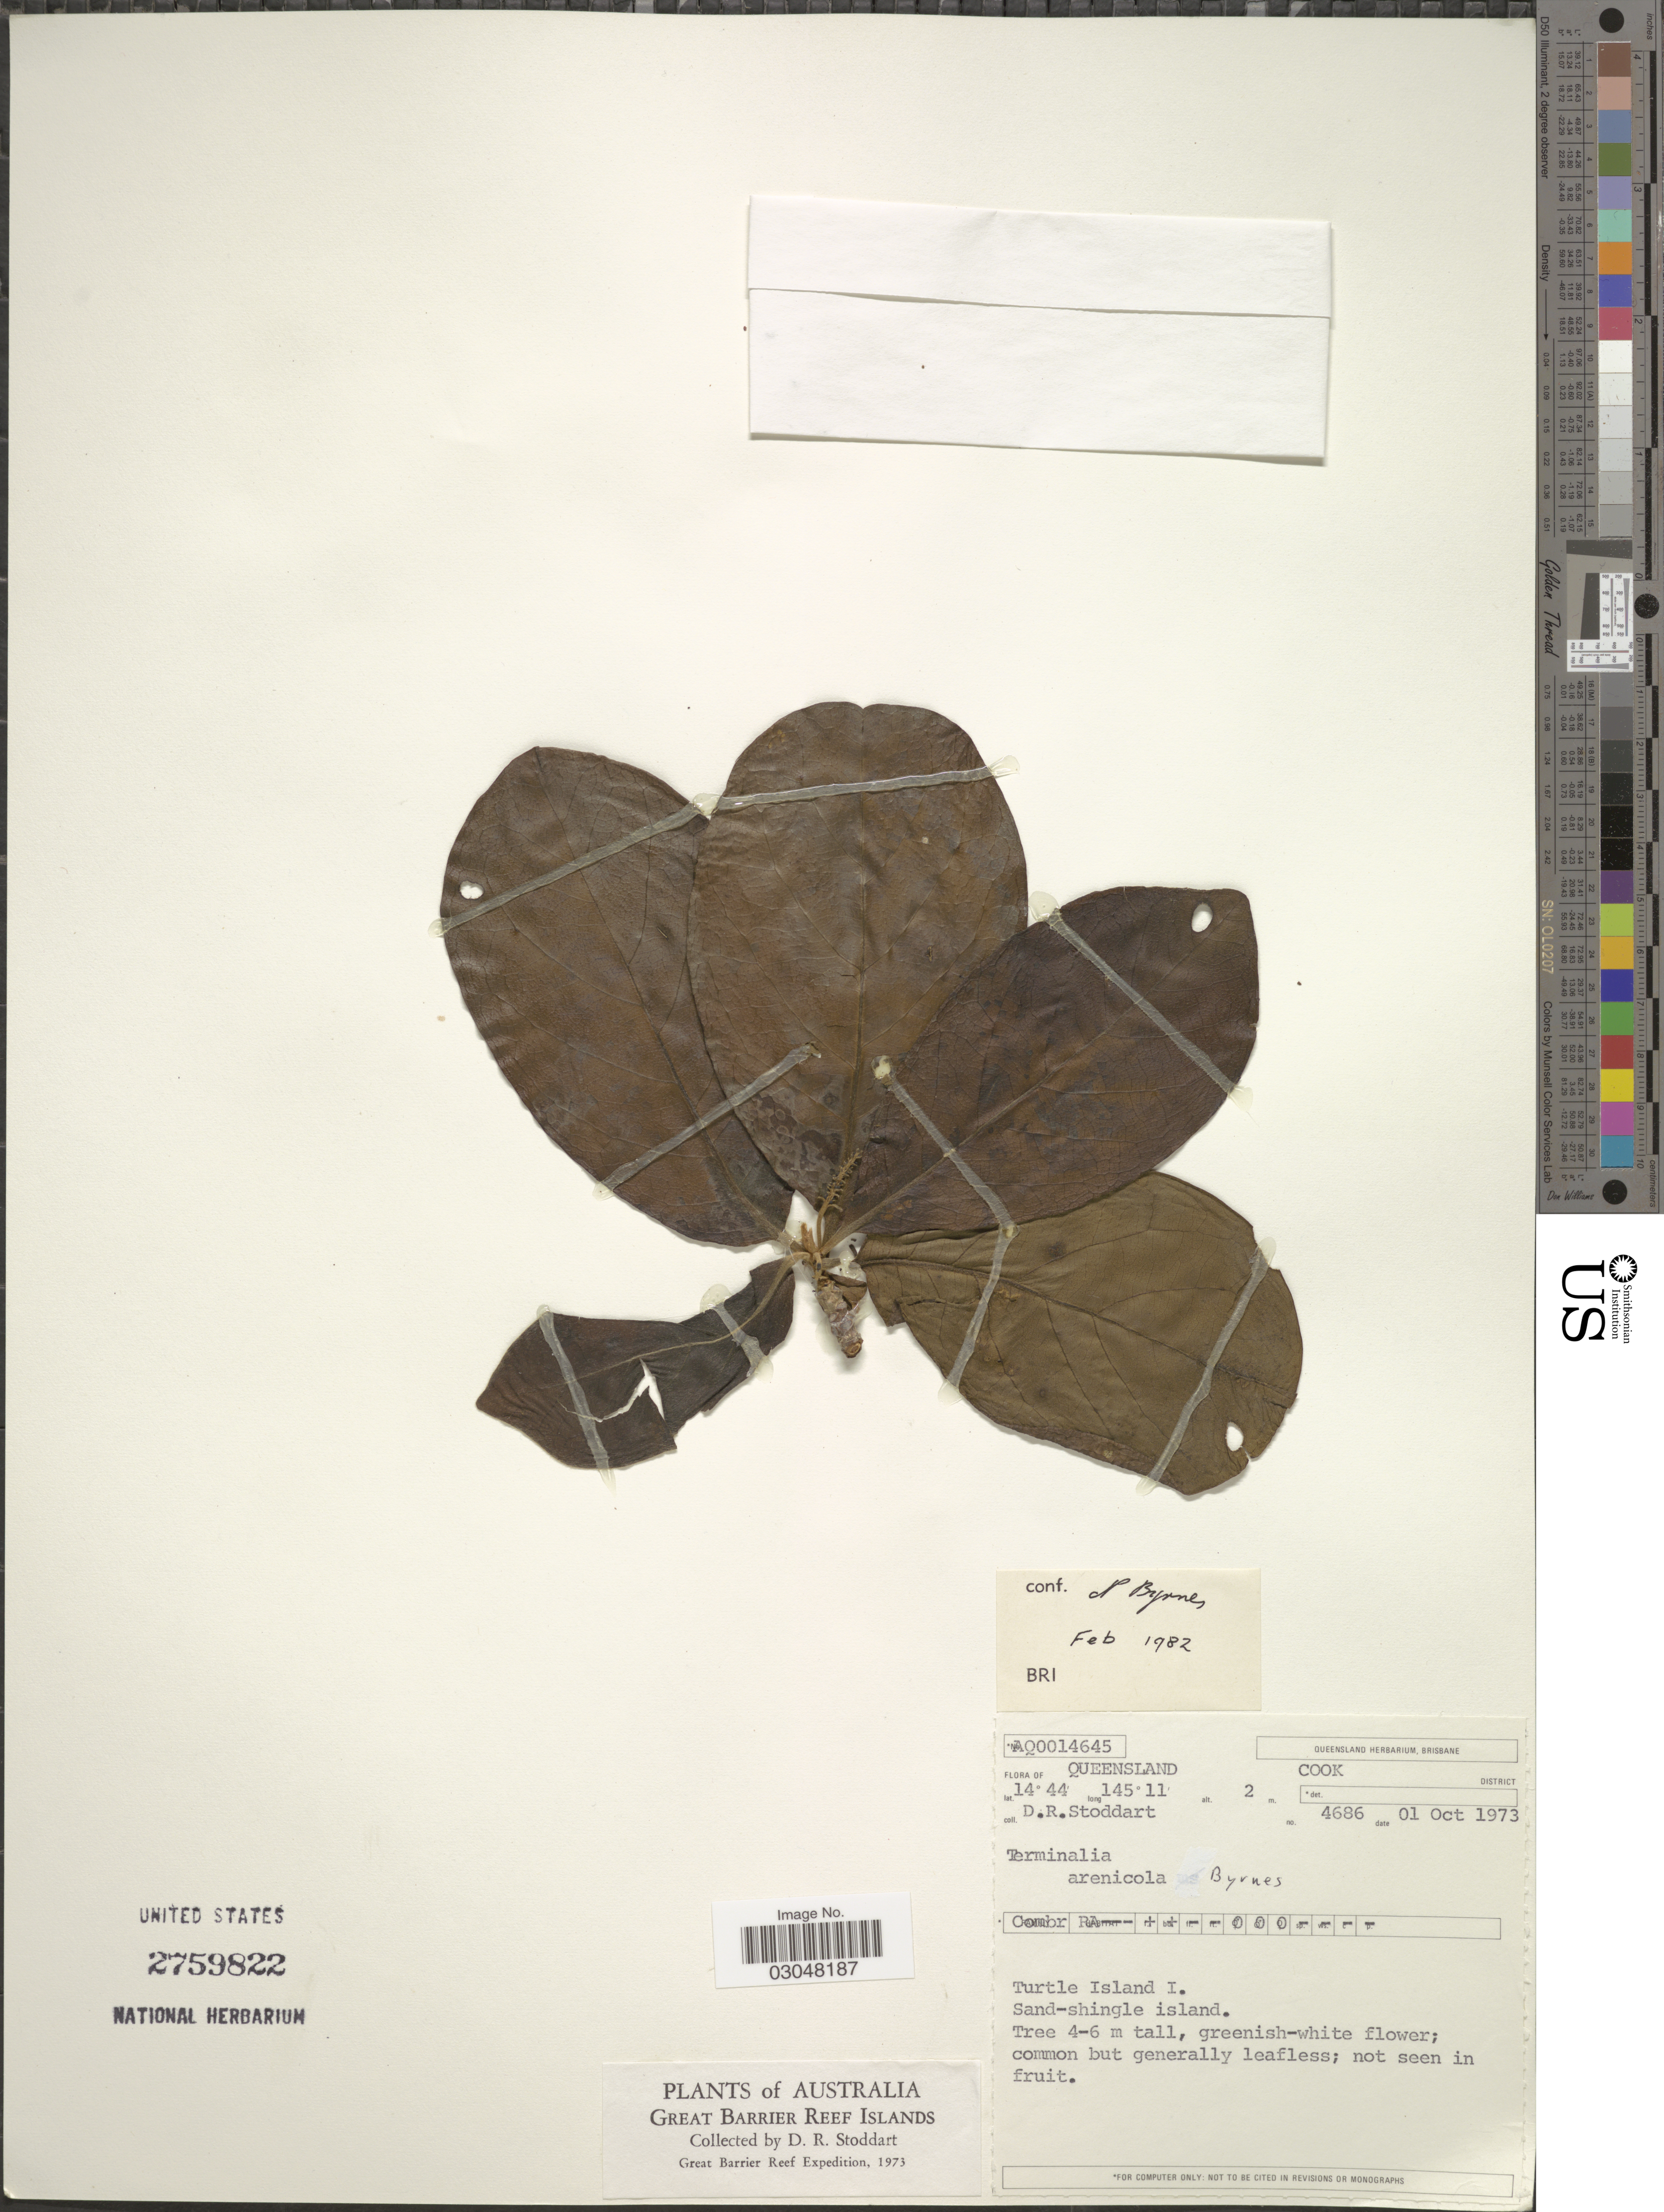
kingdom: Plantae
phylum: Tracheophyta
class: Magnoliopsida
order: Myrtales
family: Combretaceae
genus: Terminalia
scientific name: Terminalia arenicola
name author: Byrnes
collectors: D. R. Stoddart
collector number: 4686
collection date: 1973-10-01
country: Australia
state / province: Queensland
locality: Cook District. Turtle Island I. Great Barrier Reef Islands. Great Barrier Reef.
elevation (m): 2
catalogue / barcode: US 2759822